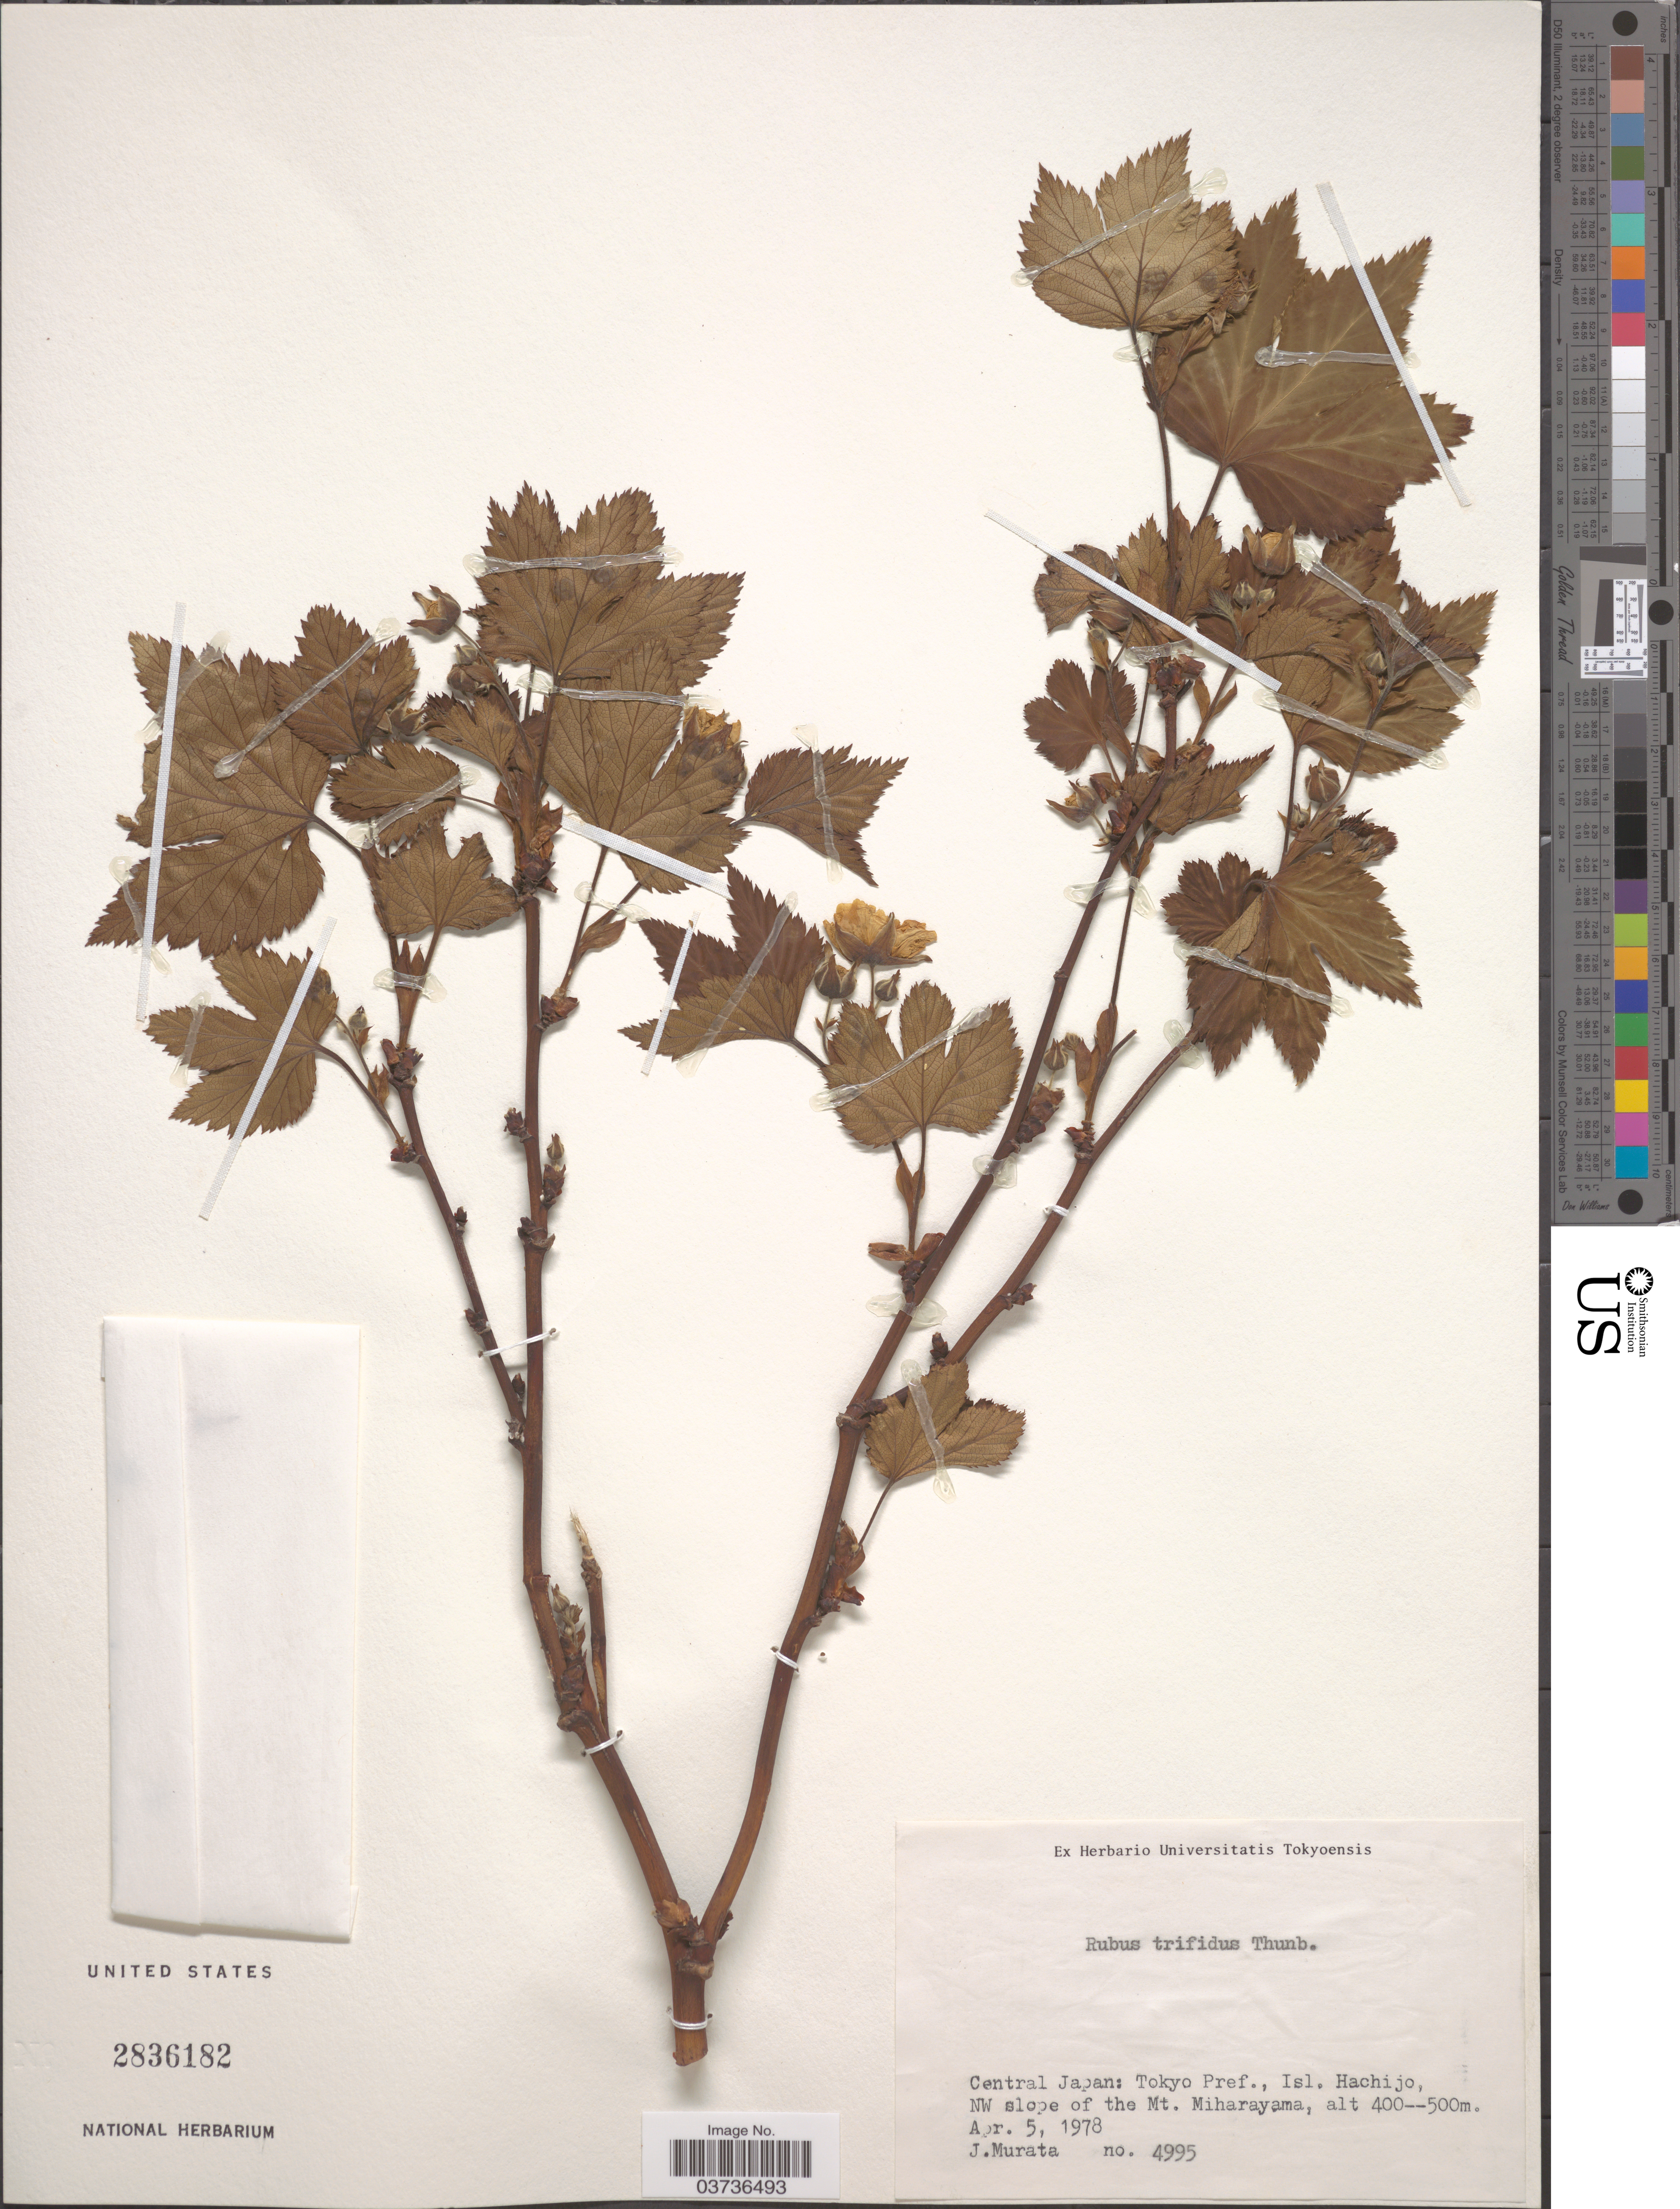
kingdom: Plantae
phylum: Tracheophyta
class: Magnoliopsida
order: Rosales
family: Rosaceae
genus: Rubus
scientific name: Rubus trifidus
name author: Thunb.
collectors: J. Murata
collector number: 4995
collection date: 1978-04-05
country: Japan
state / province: Tokyo, Federal City of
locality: Central Japan: Tokyo Pref., Isl. Hachijo, NW slope of the Mt. Miharayama.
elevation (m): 400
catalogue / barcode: US 2836182